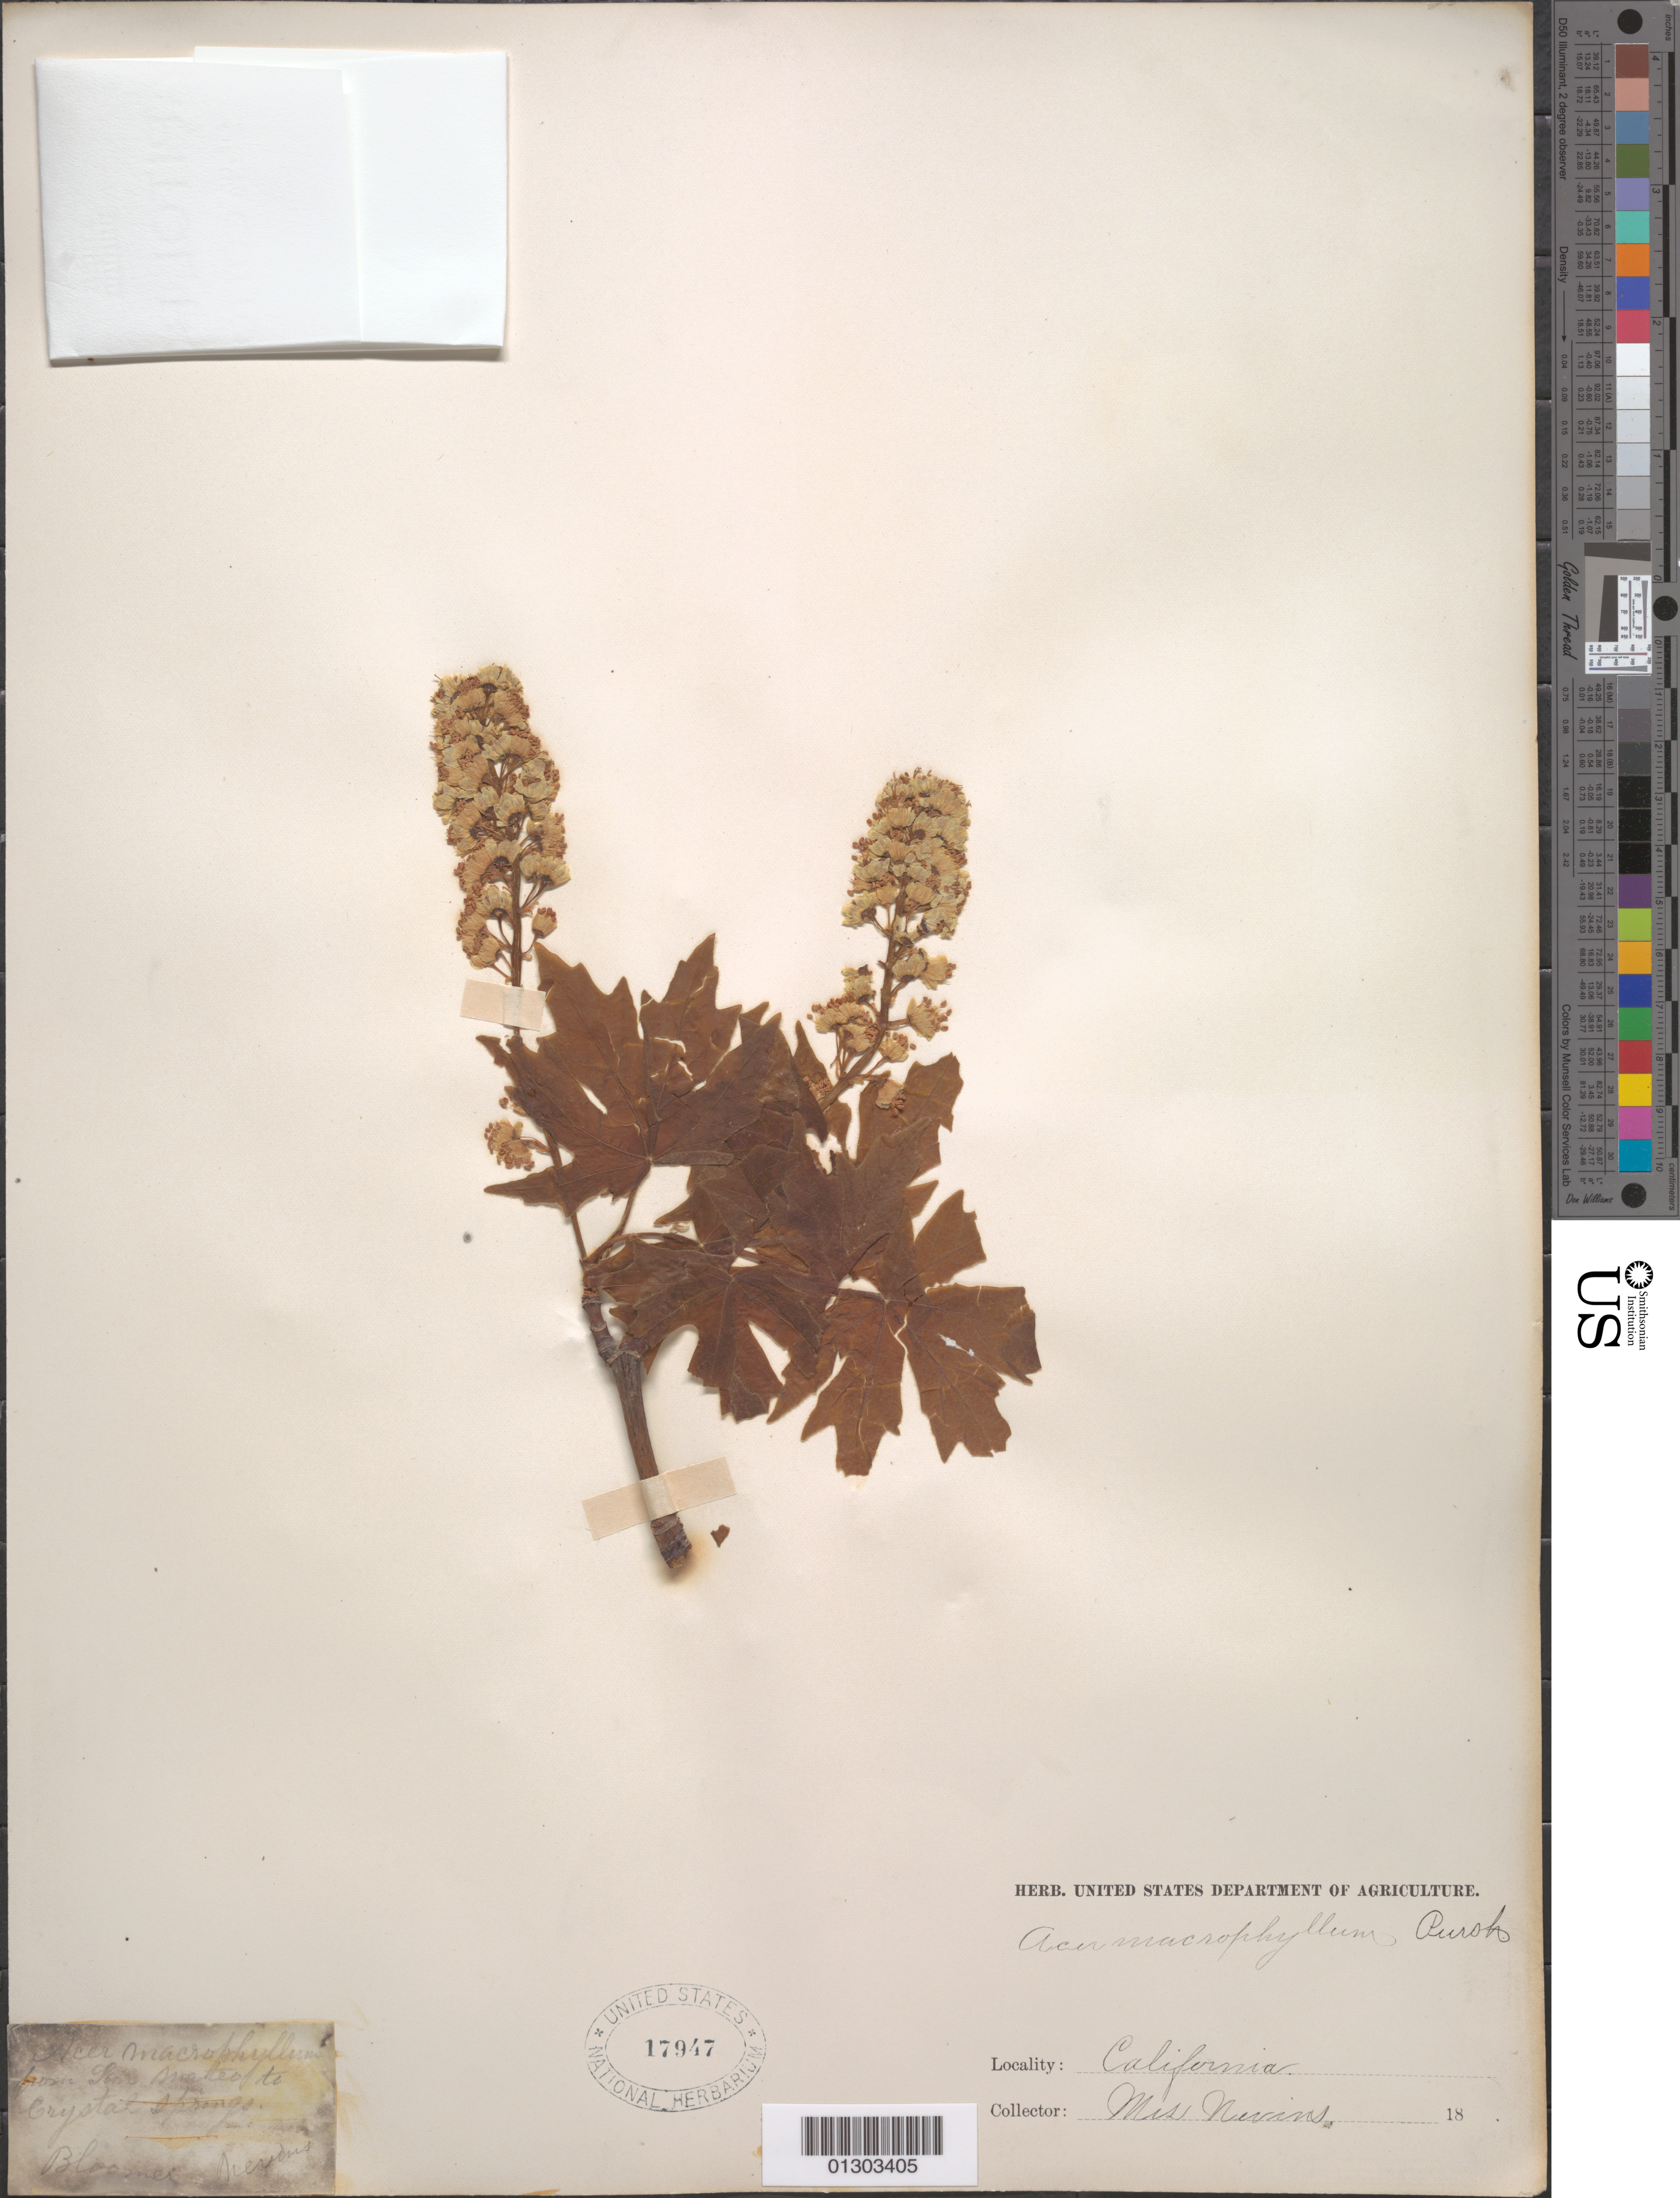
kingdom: Plantae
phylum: Tracheophyta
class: Magnoliopsida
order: Sapindales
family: Sapindaceae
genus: Acer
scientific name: Acer macrophyllum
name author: Pursh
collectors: Nevins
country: United States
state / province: California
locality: San Mateo to Crystal Springs.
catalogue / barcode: US 17947